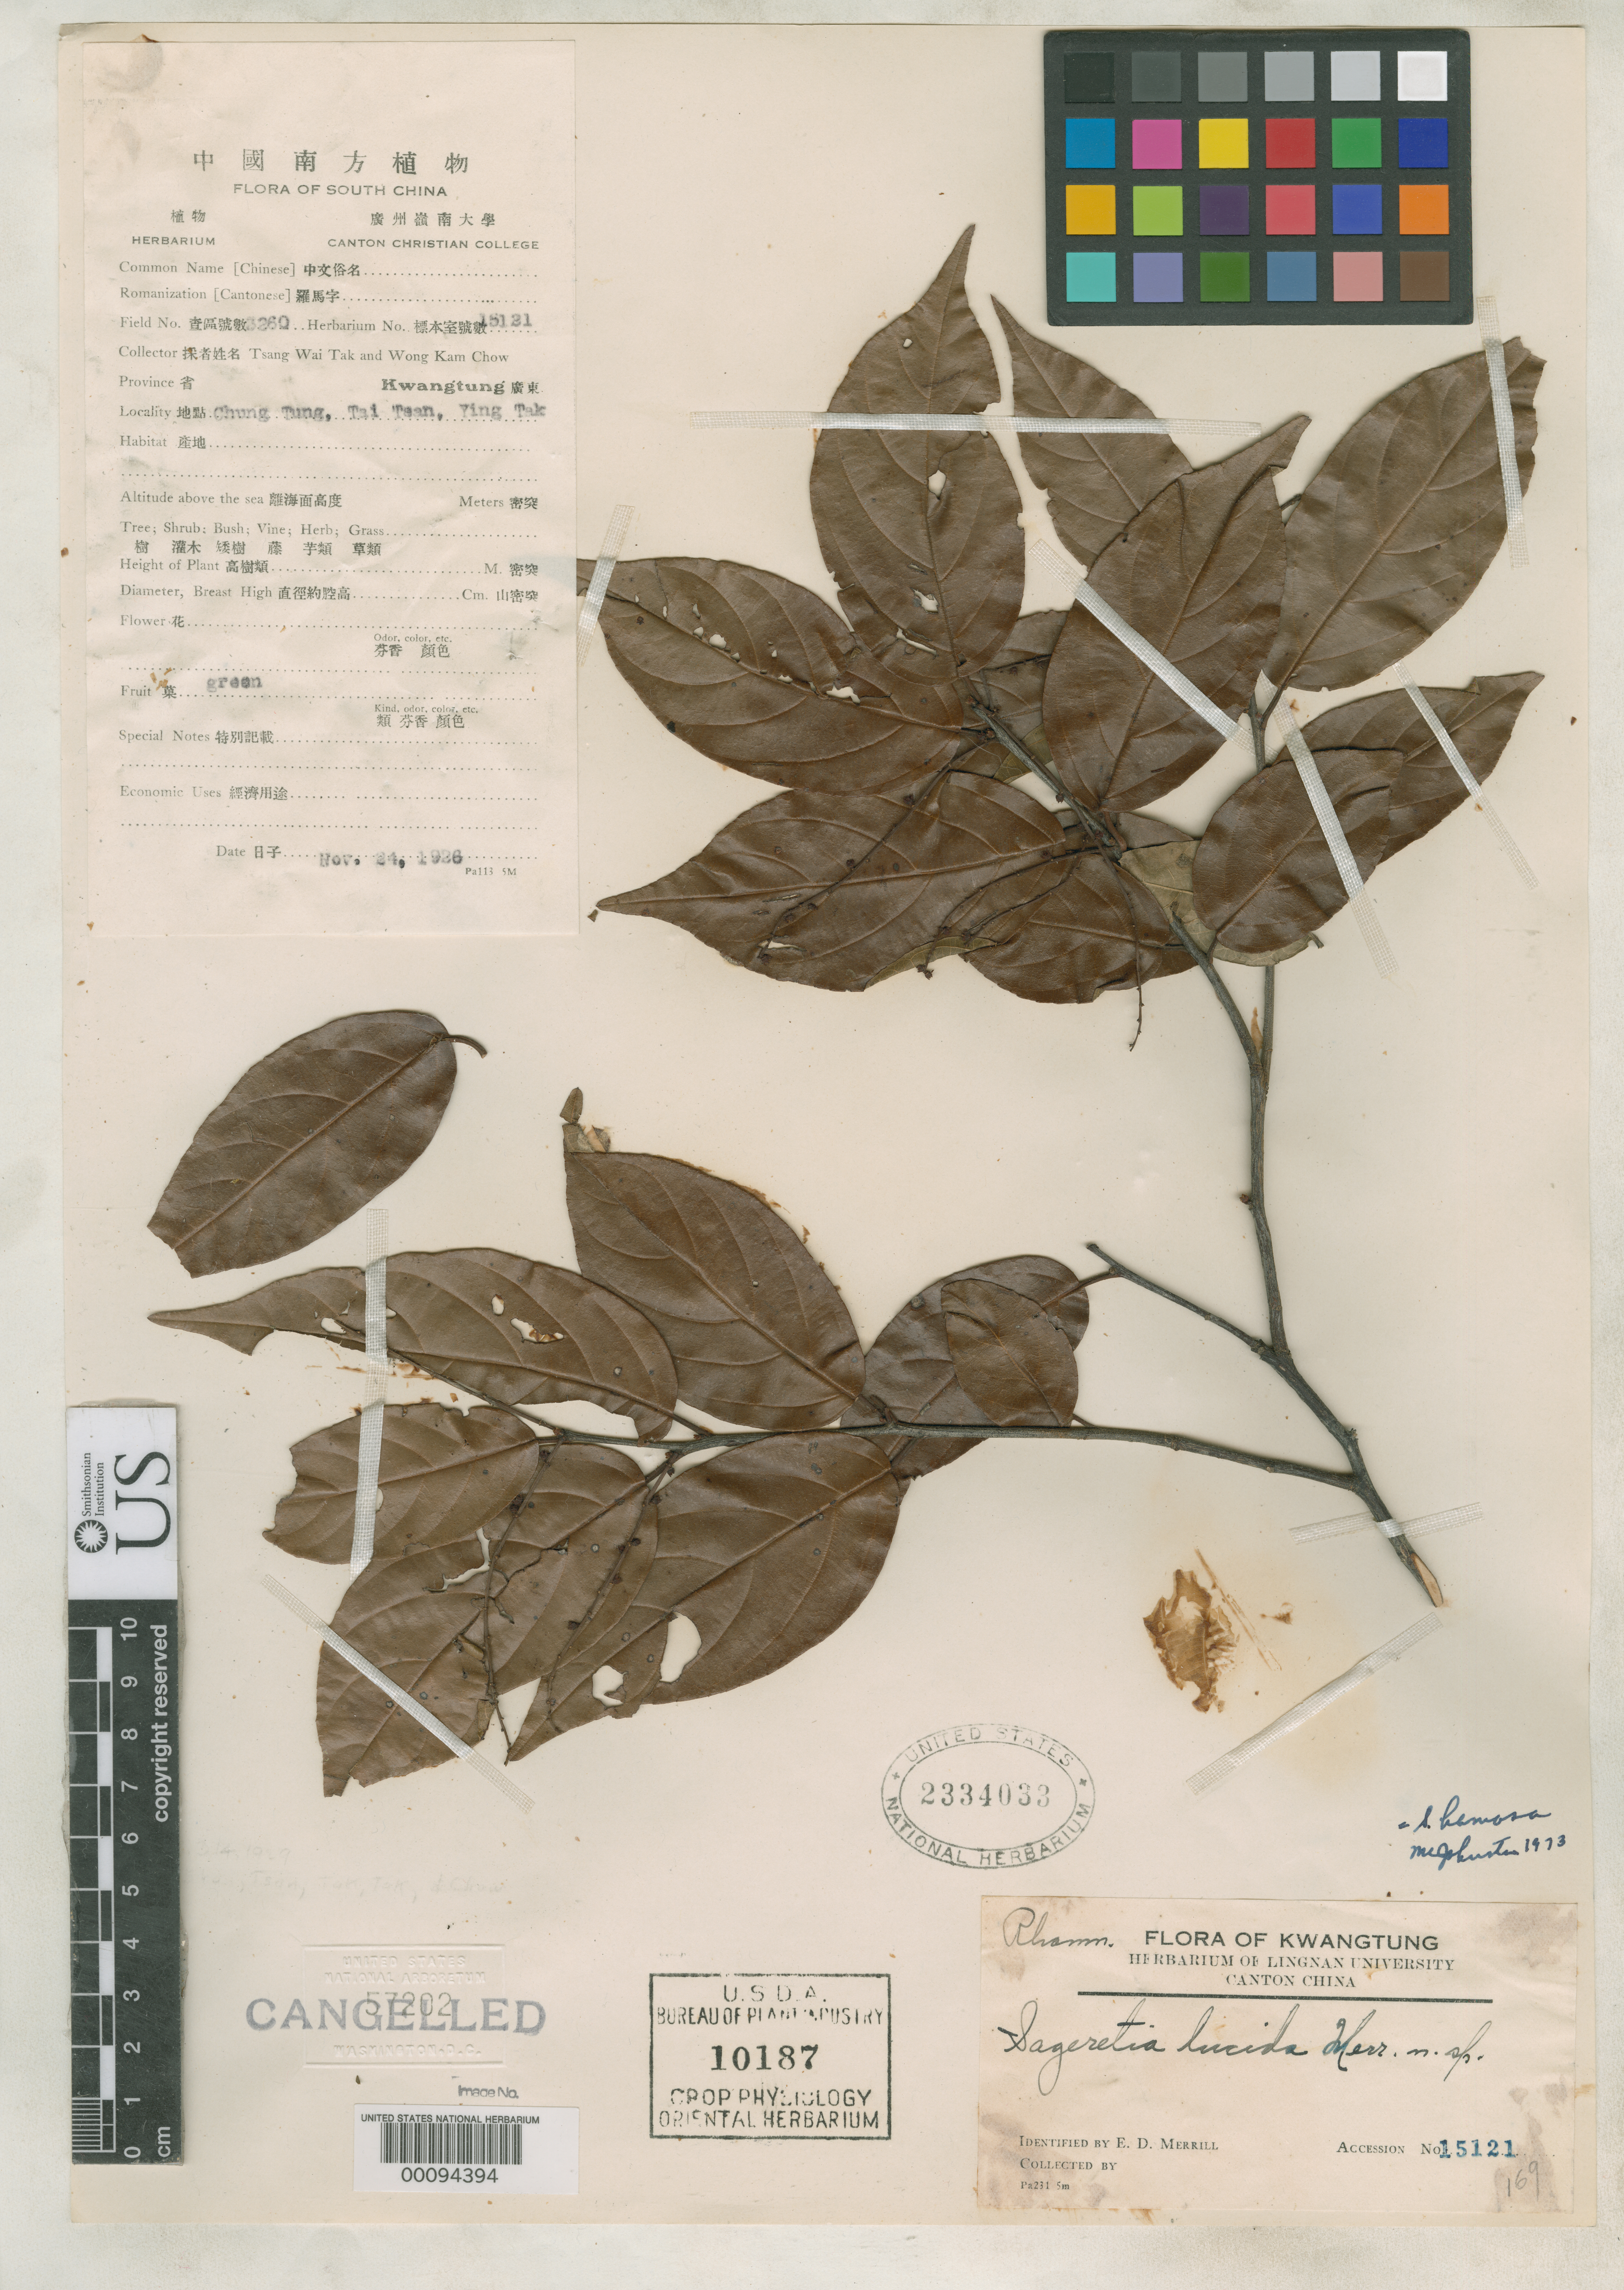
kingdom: Plantae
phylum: Tracheophyta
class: Magnoliopsida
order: Rosales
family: Rhamnaceae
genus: Sageretia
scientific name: Sageretia lucida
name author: Merr.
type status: Isotype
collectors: W. T. Tsang & K. C. Wong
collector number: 15121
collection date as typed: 24 Nov 1926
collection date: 1926-11-24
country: China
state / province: Guangdong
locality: Wan Tong Shan and Chung Tung, Tai Tsan.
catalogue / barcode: US 2334033